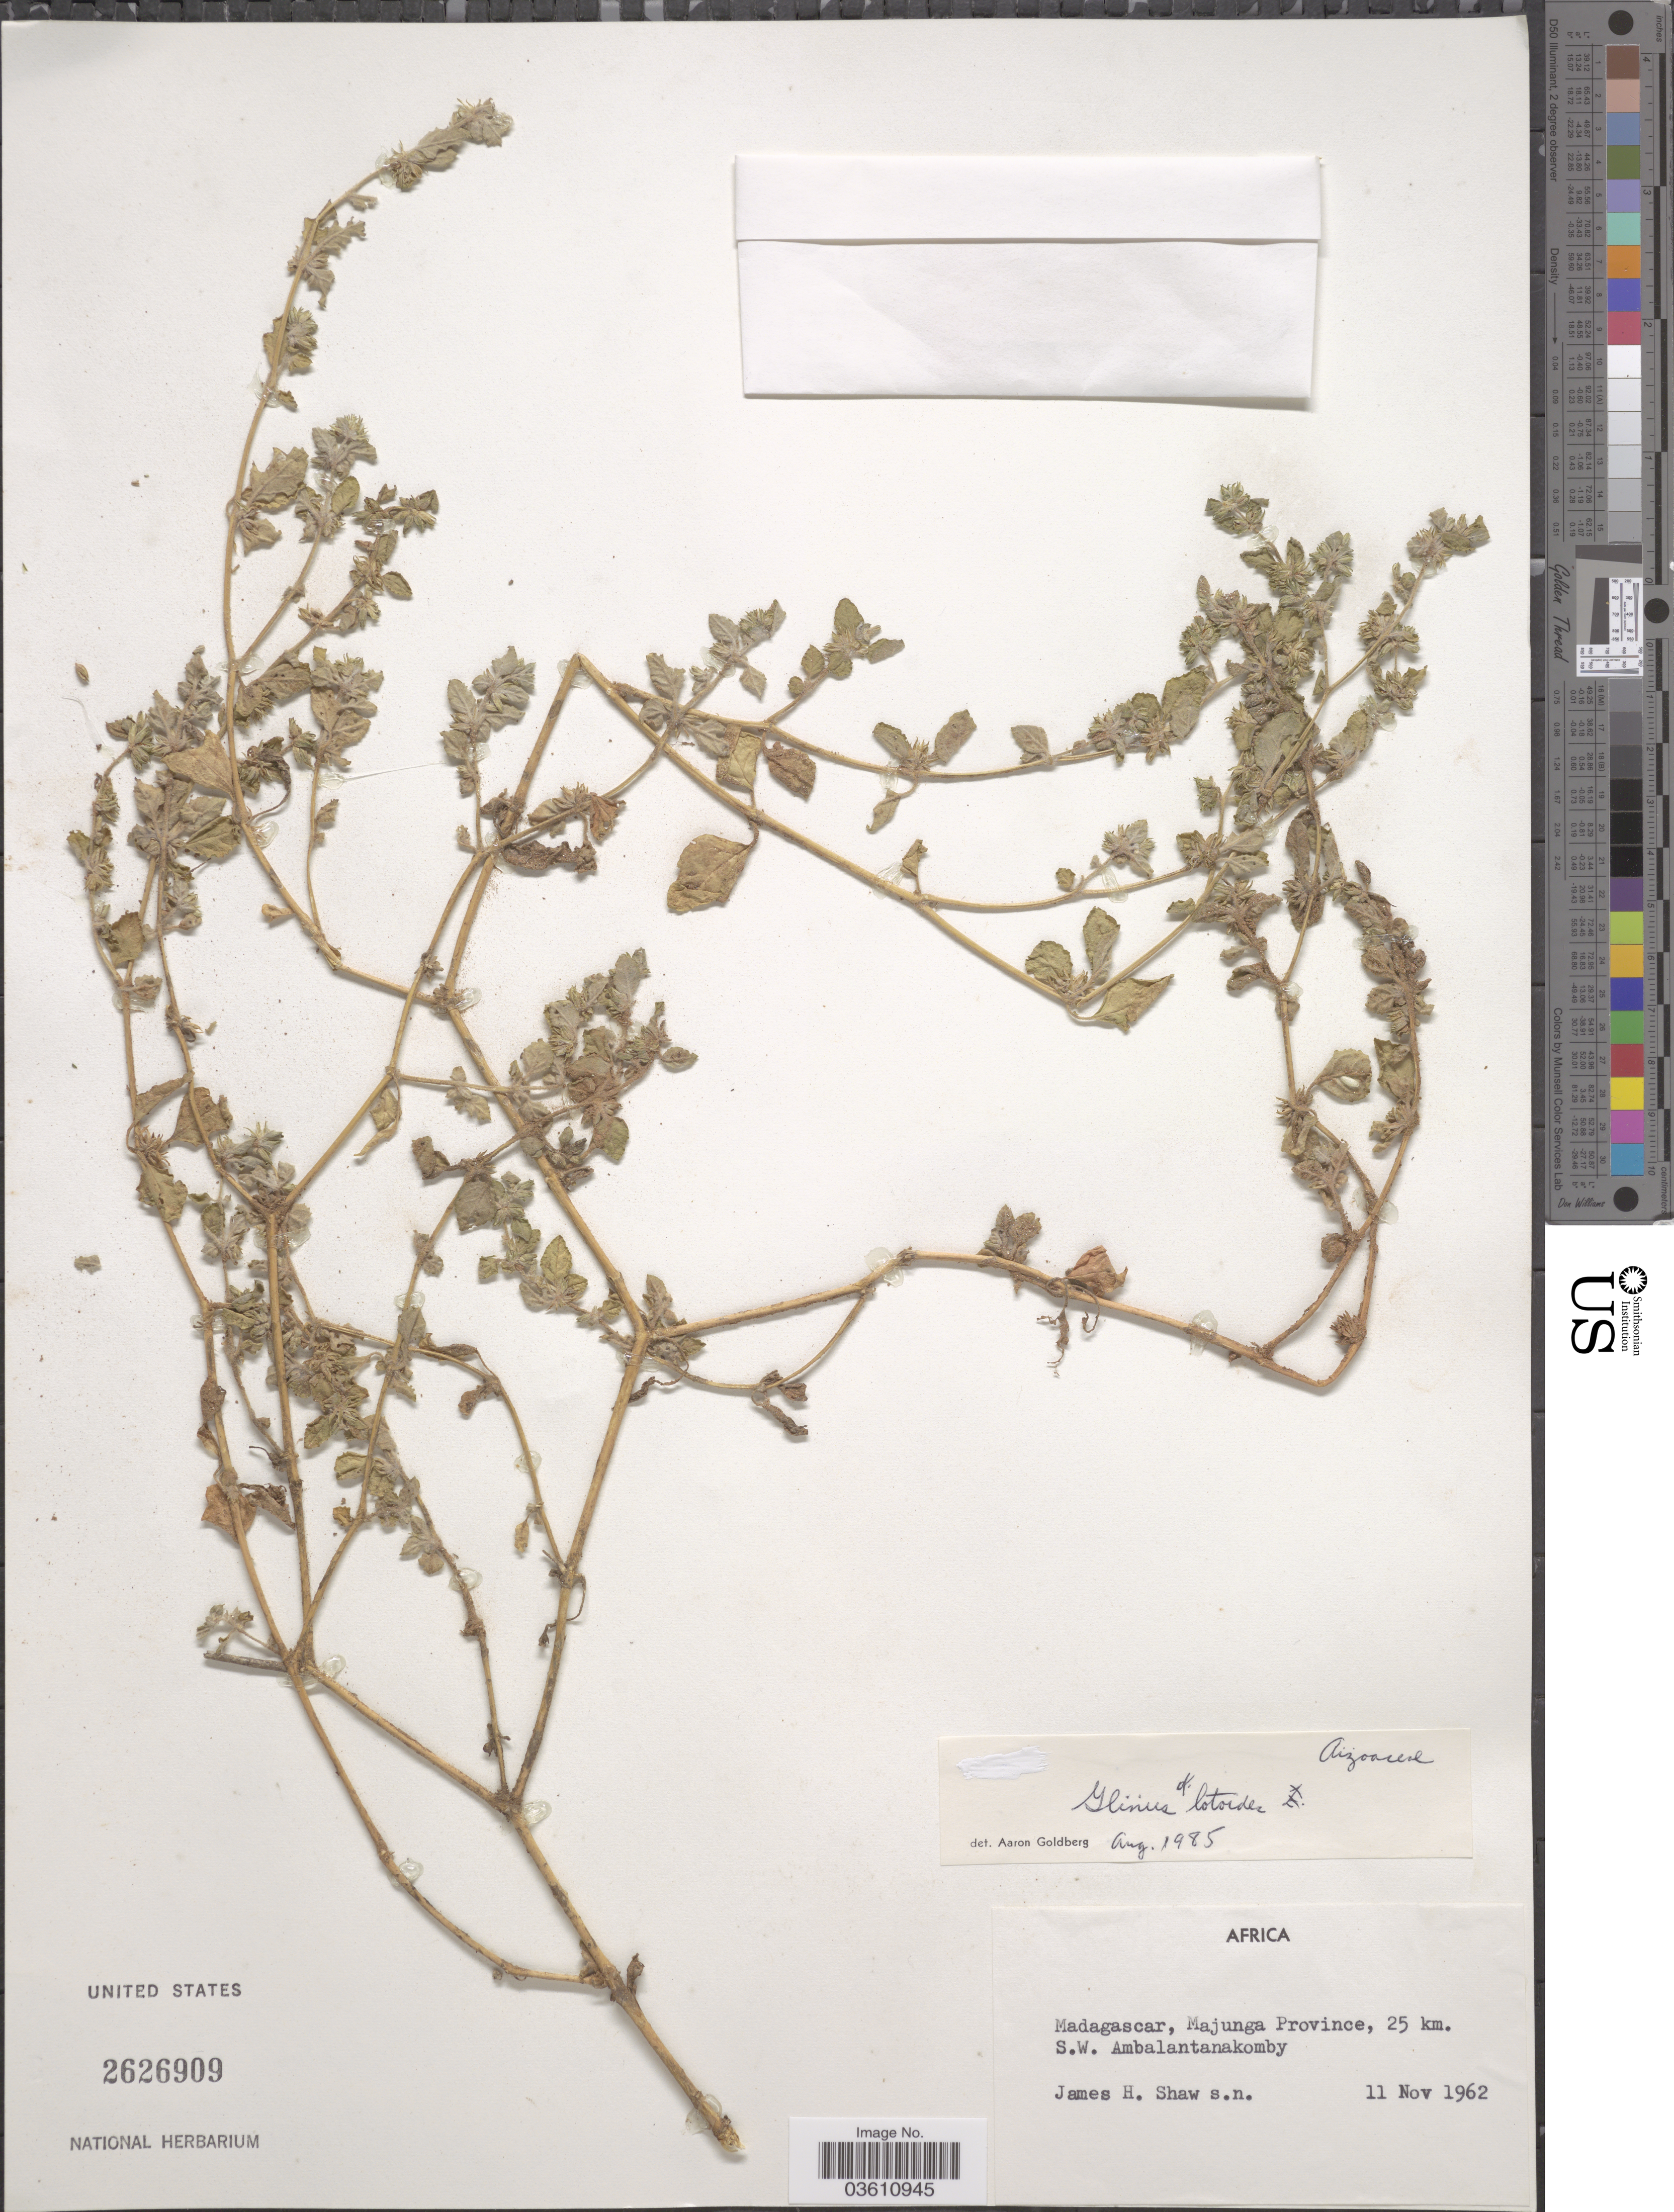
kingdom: Plantae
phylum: Tracheophyta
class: Magnoliopsida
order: Caryophyllales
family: Molluginaceae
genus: Glinus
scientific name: Glinus lotoides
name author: L.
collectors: J. H. Shaw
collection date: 1962-11-11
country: Madagascar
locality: Majunga Province, 25 km. S.W. Ambalantanakomby.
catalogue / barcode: US 2626909